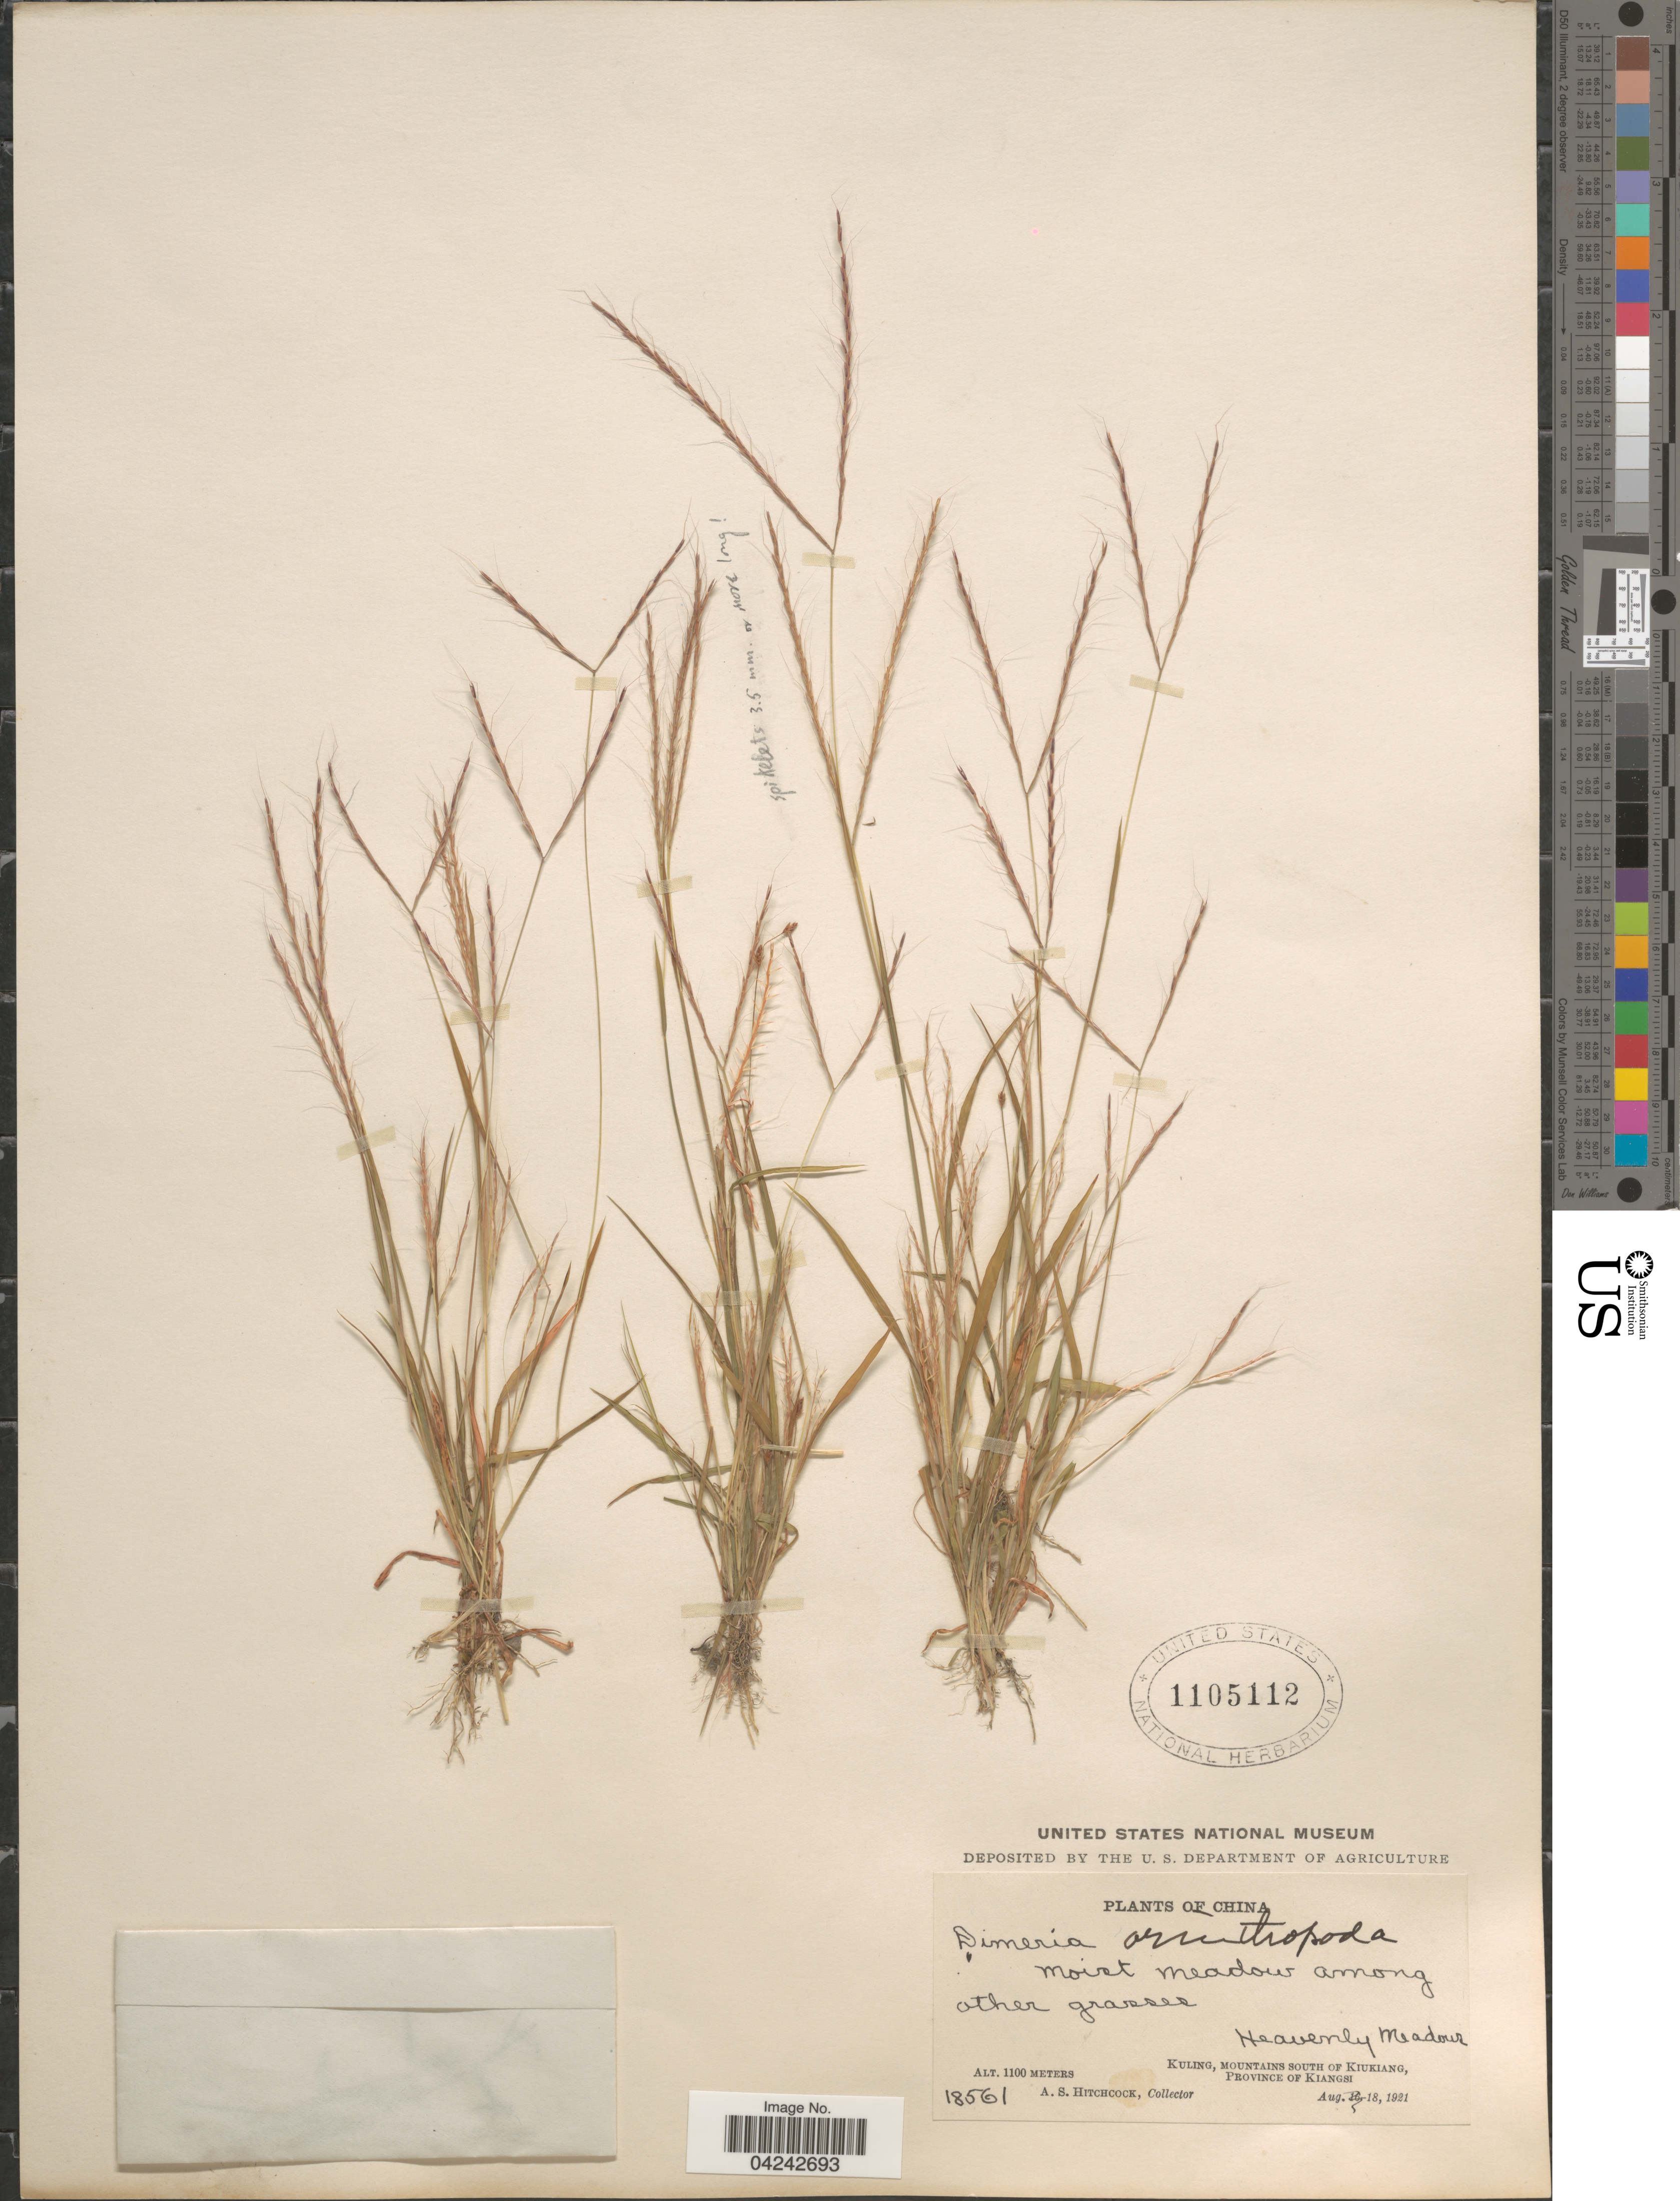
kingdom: Plantae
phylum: Tracheophyta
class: Liliopsida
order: Poales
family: Poaceae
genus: Dimeria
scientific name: Dimeria ornithopoda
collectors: A. S. Hitchcock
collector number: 18561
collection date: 1921-08-18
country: China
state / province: Jiangxi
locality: Heavenly Meadows. Kuling, Mountains south of Kiukiang, Province of Kiangsi.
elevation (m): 1100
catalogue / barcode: US 1105112